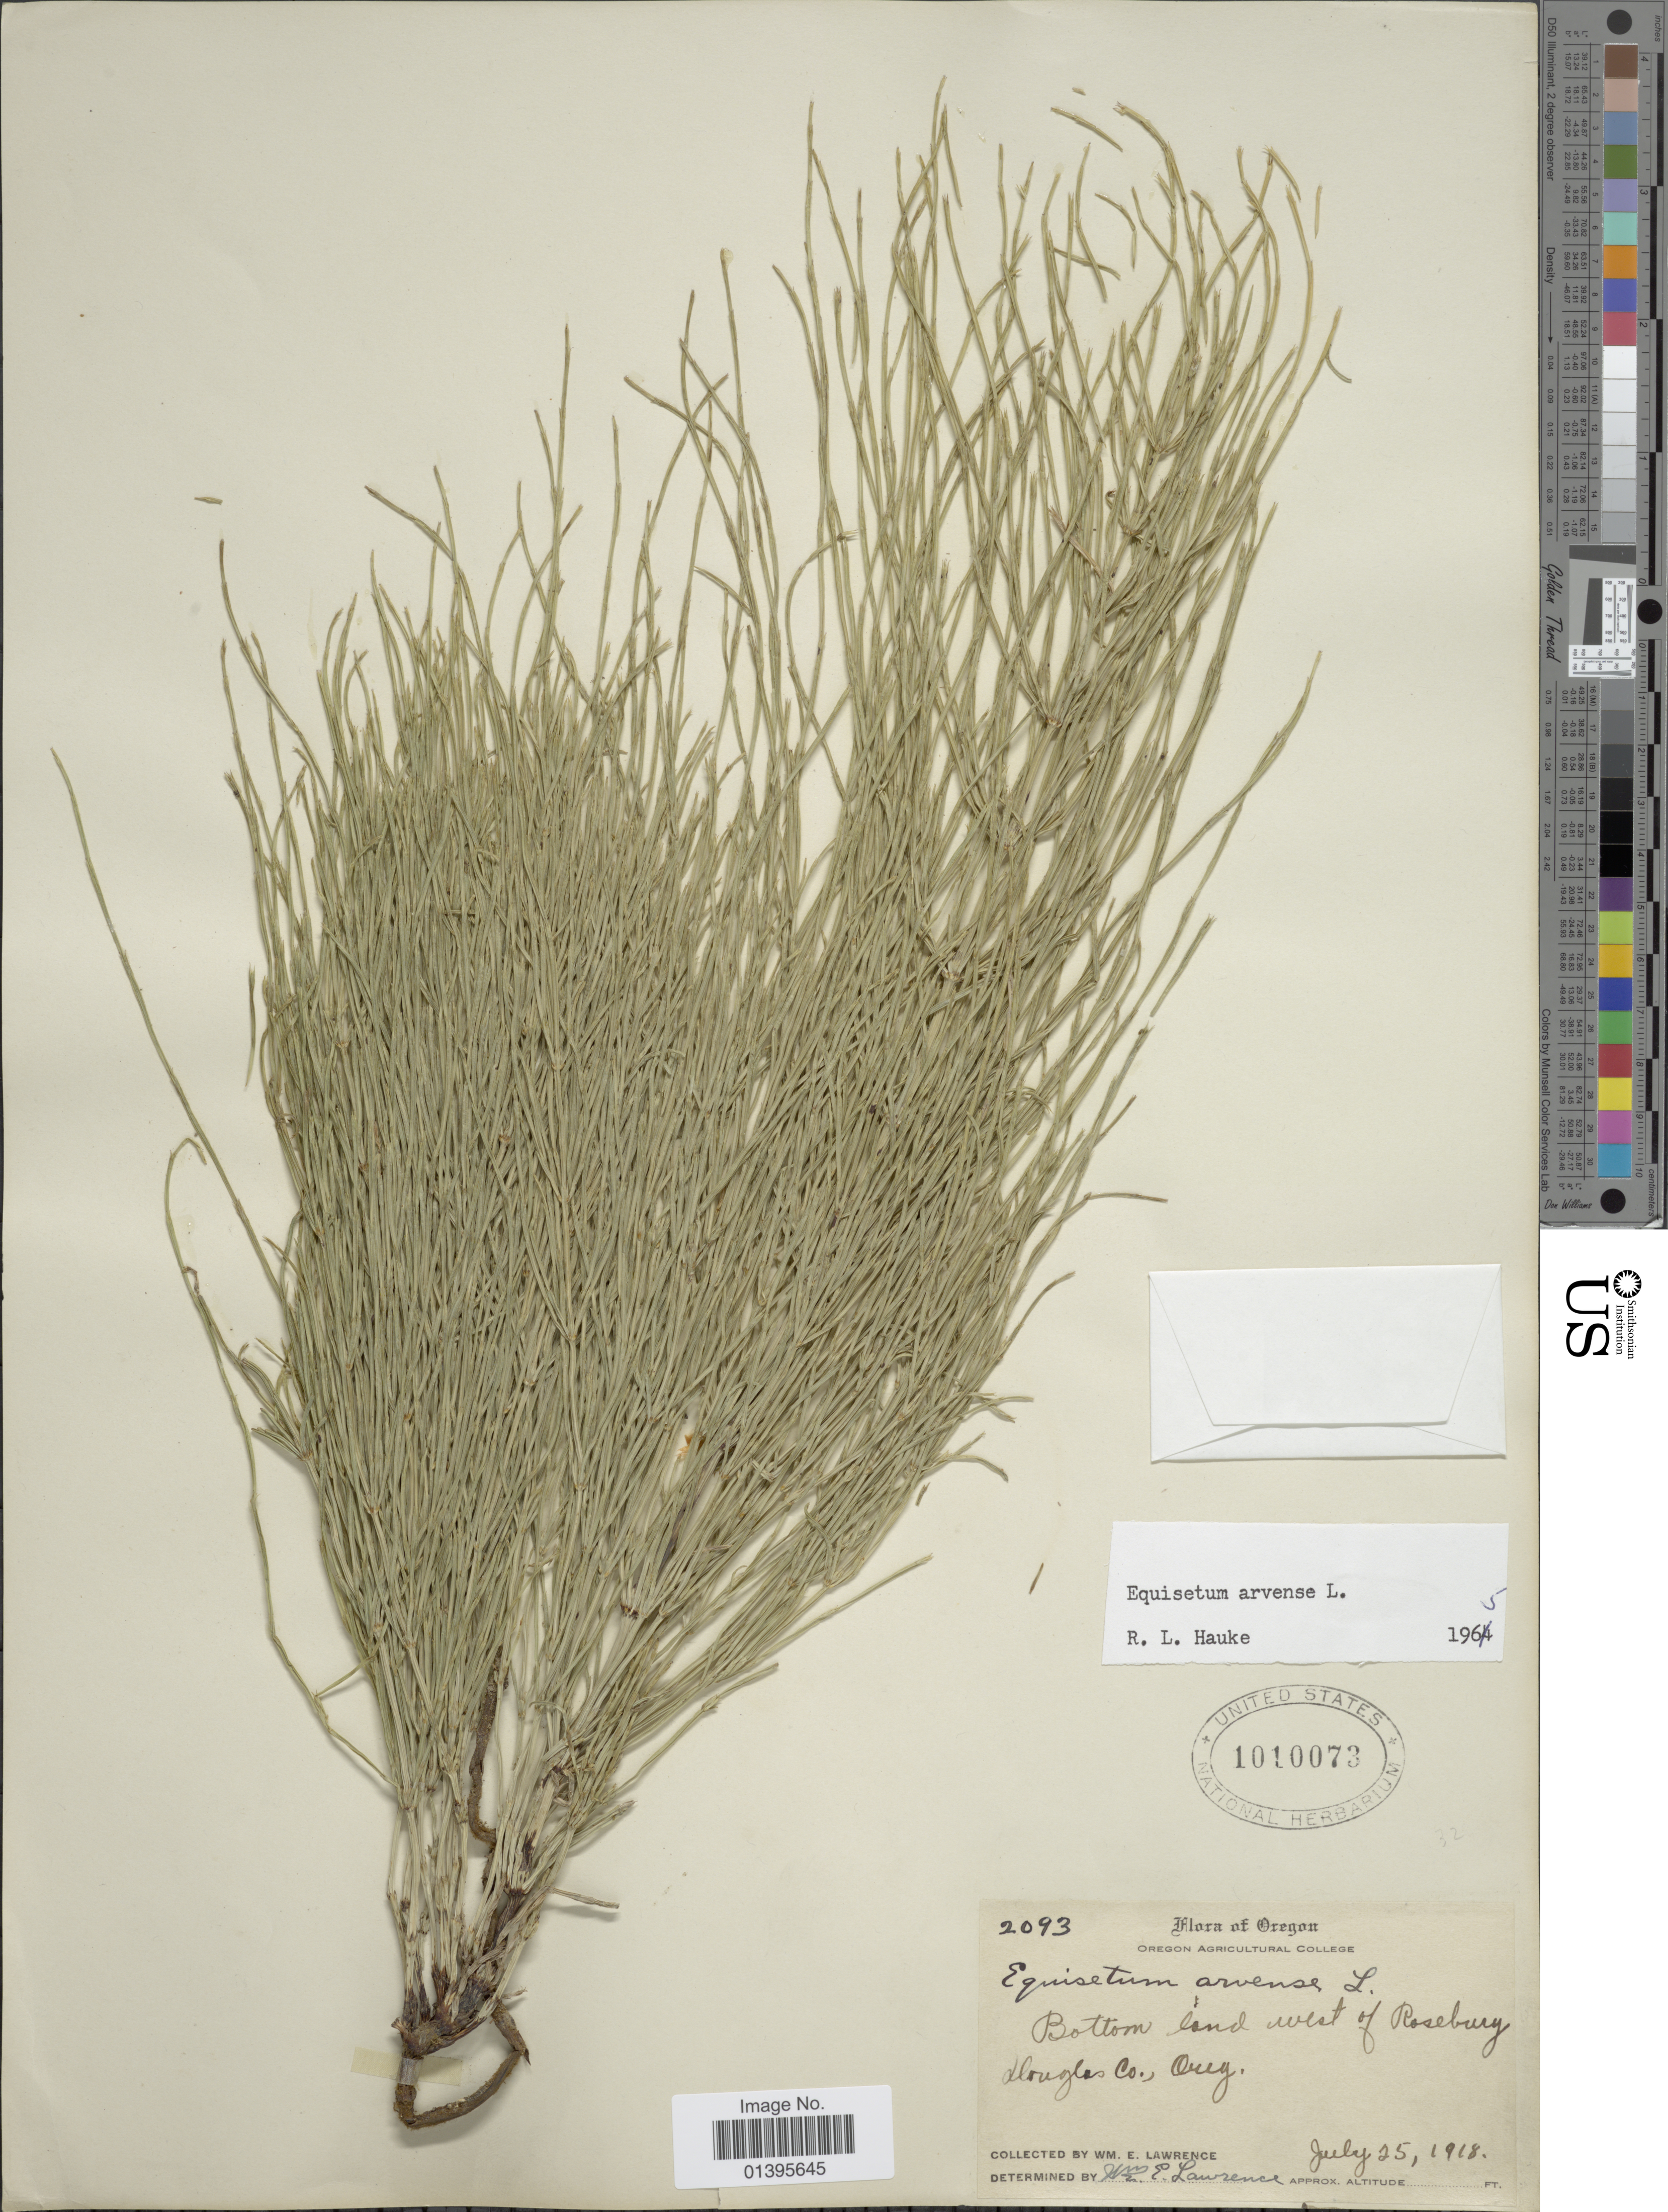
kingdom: Plantae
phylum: Tracheophyta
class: Polypodiopsida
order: Equisetales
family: Equisetaceae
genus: Equisetum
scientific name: Equisetum arvense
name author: L.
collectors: W. Lawrence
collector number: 2093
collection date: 1918-07-25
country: United States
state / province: Oregon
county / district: Douglas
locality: Bottom land west of Rosebury, Douglas Co., Oreg.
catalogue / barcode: US 1010073